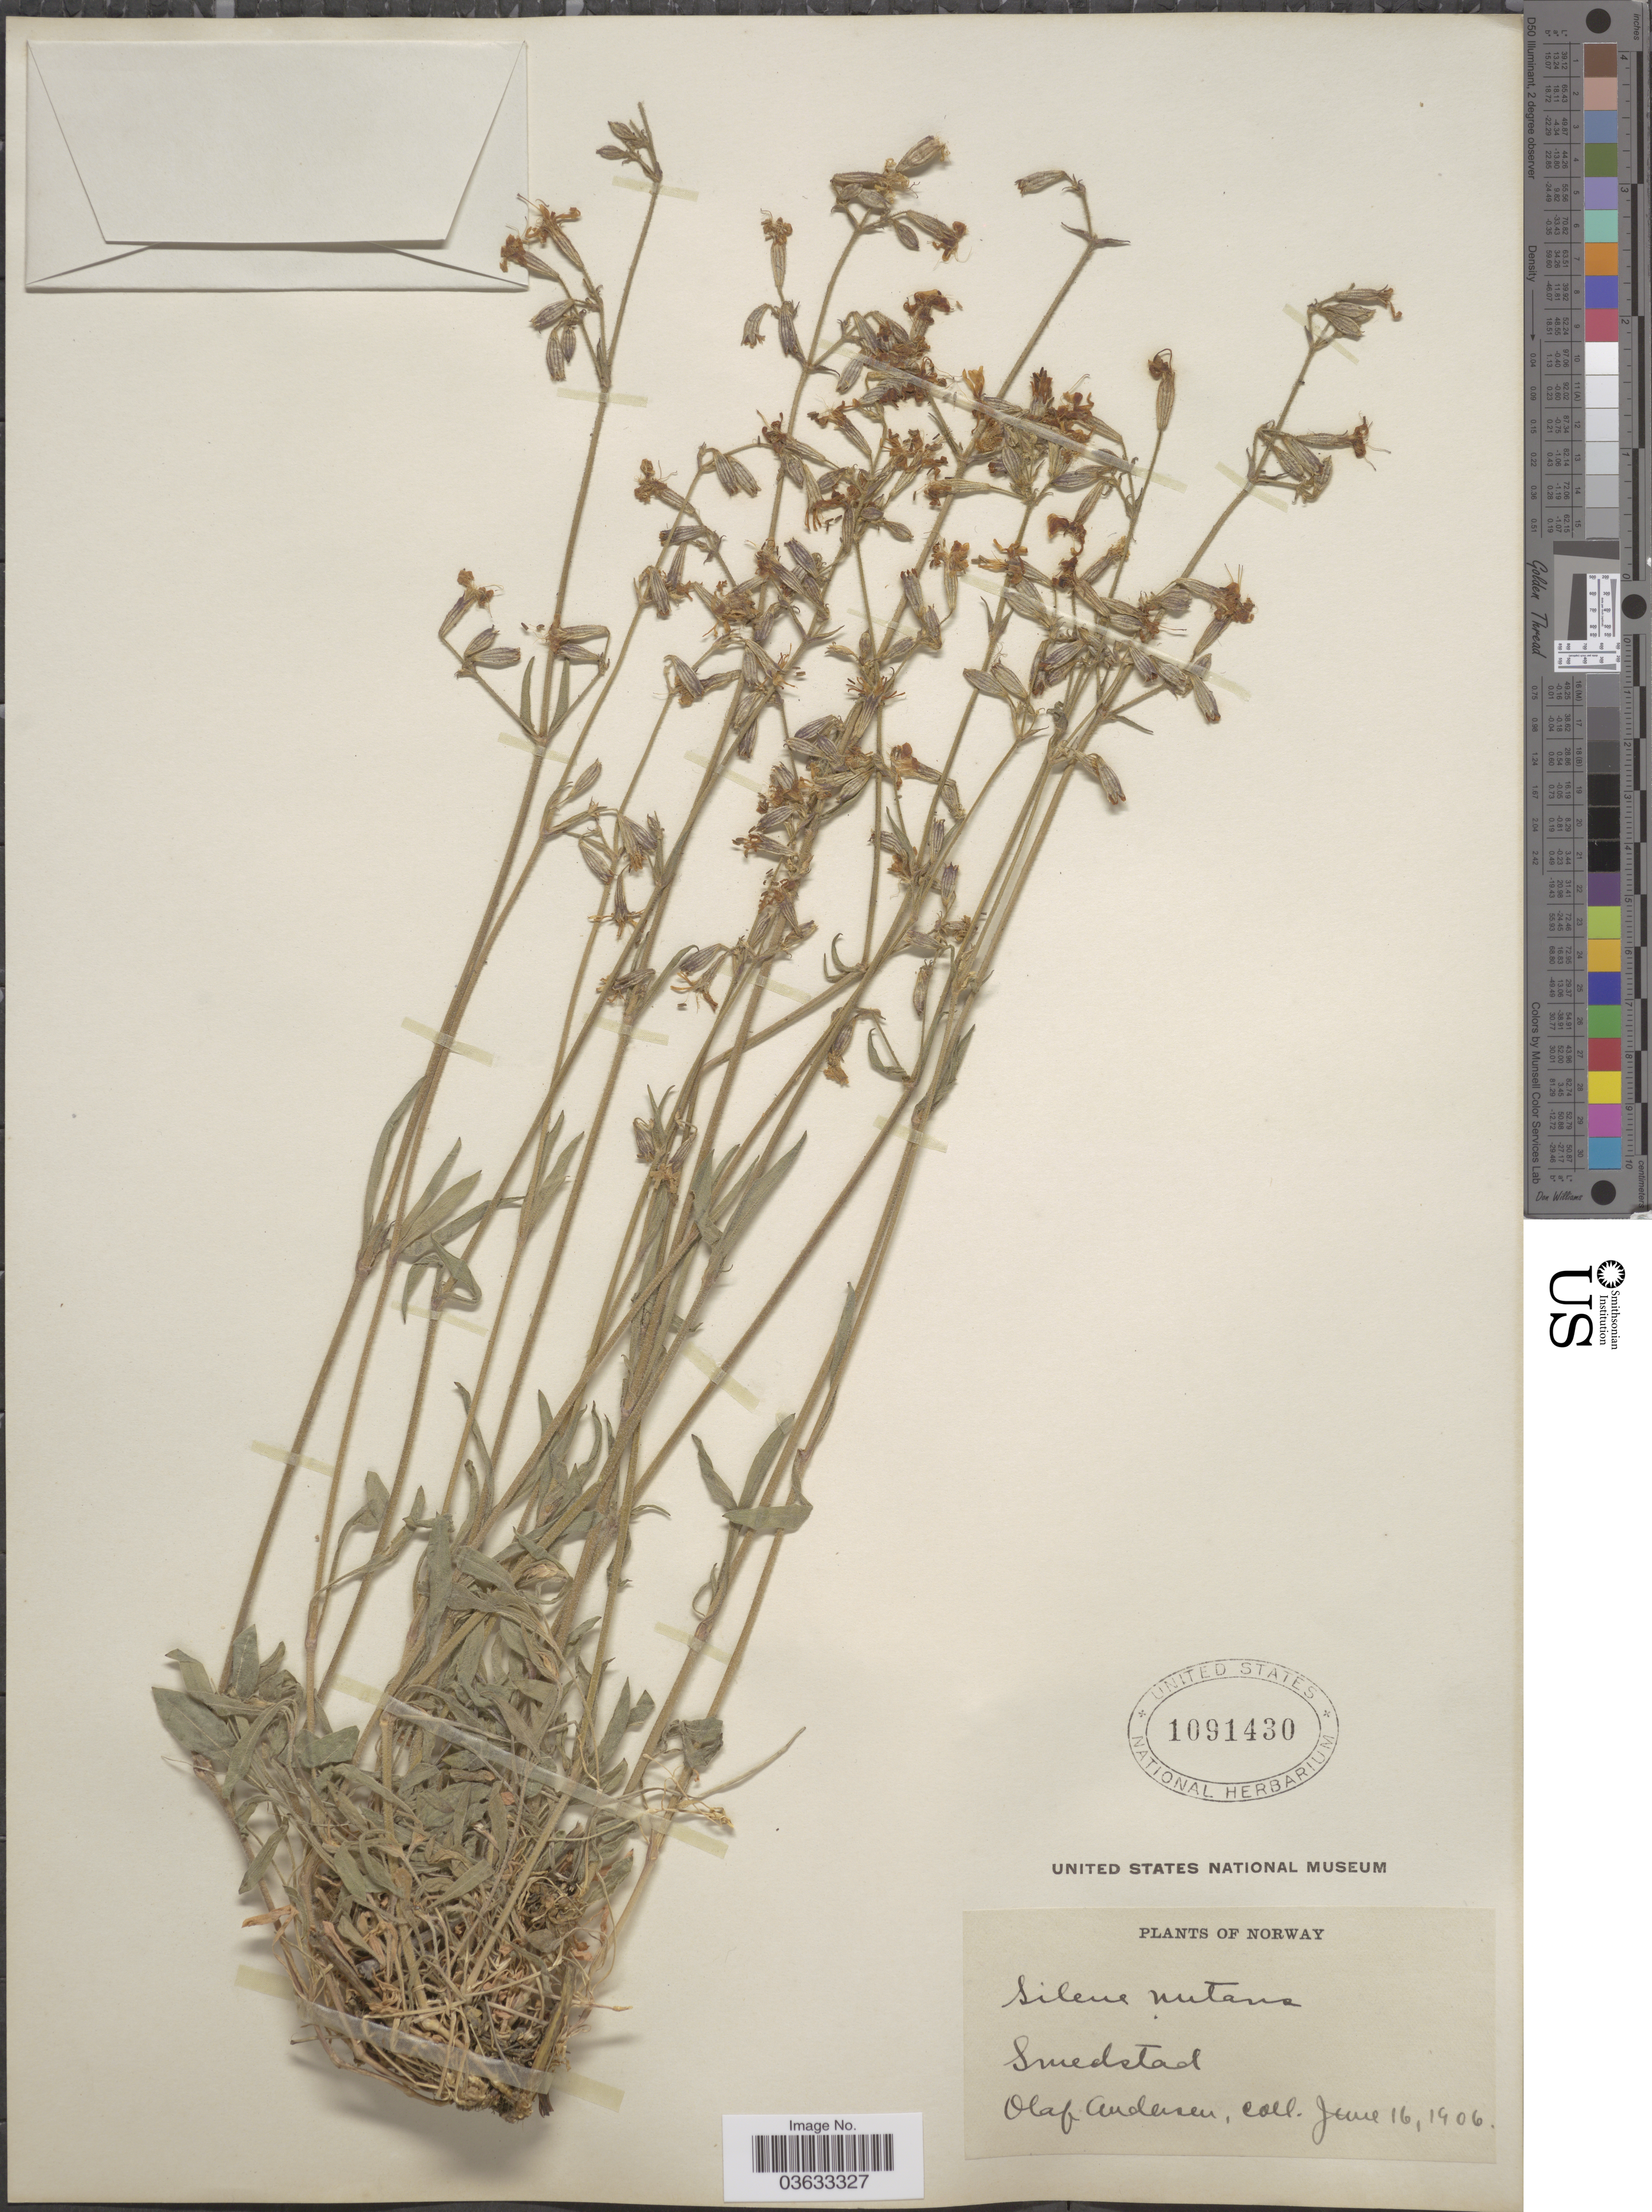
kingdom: Plantae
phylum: Tracheophyta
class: Magnoliopsida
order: Caryophyllales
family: Caryophyllaceae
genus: Silene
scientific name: Silene nutans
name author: L.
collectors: O. Andersen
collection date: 1906-06-16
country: Norway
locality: Smedstadt.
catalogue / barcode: US 1091430